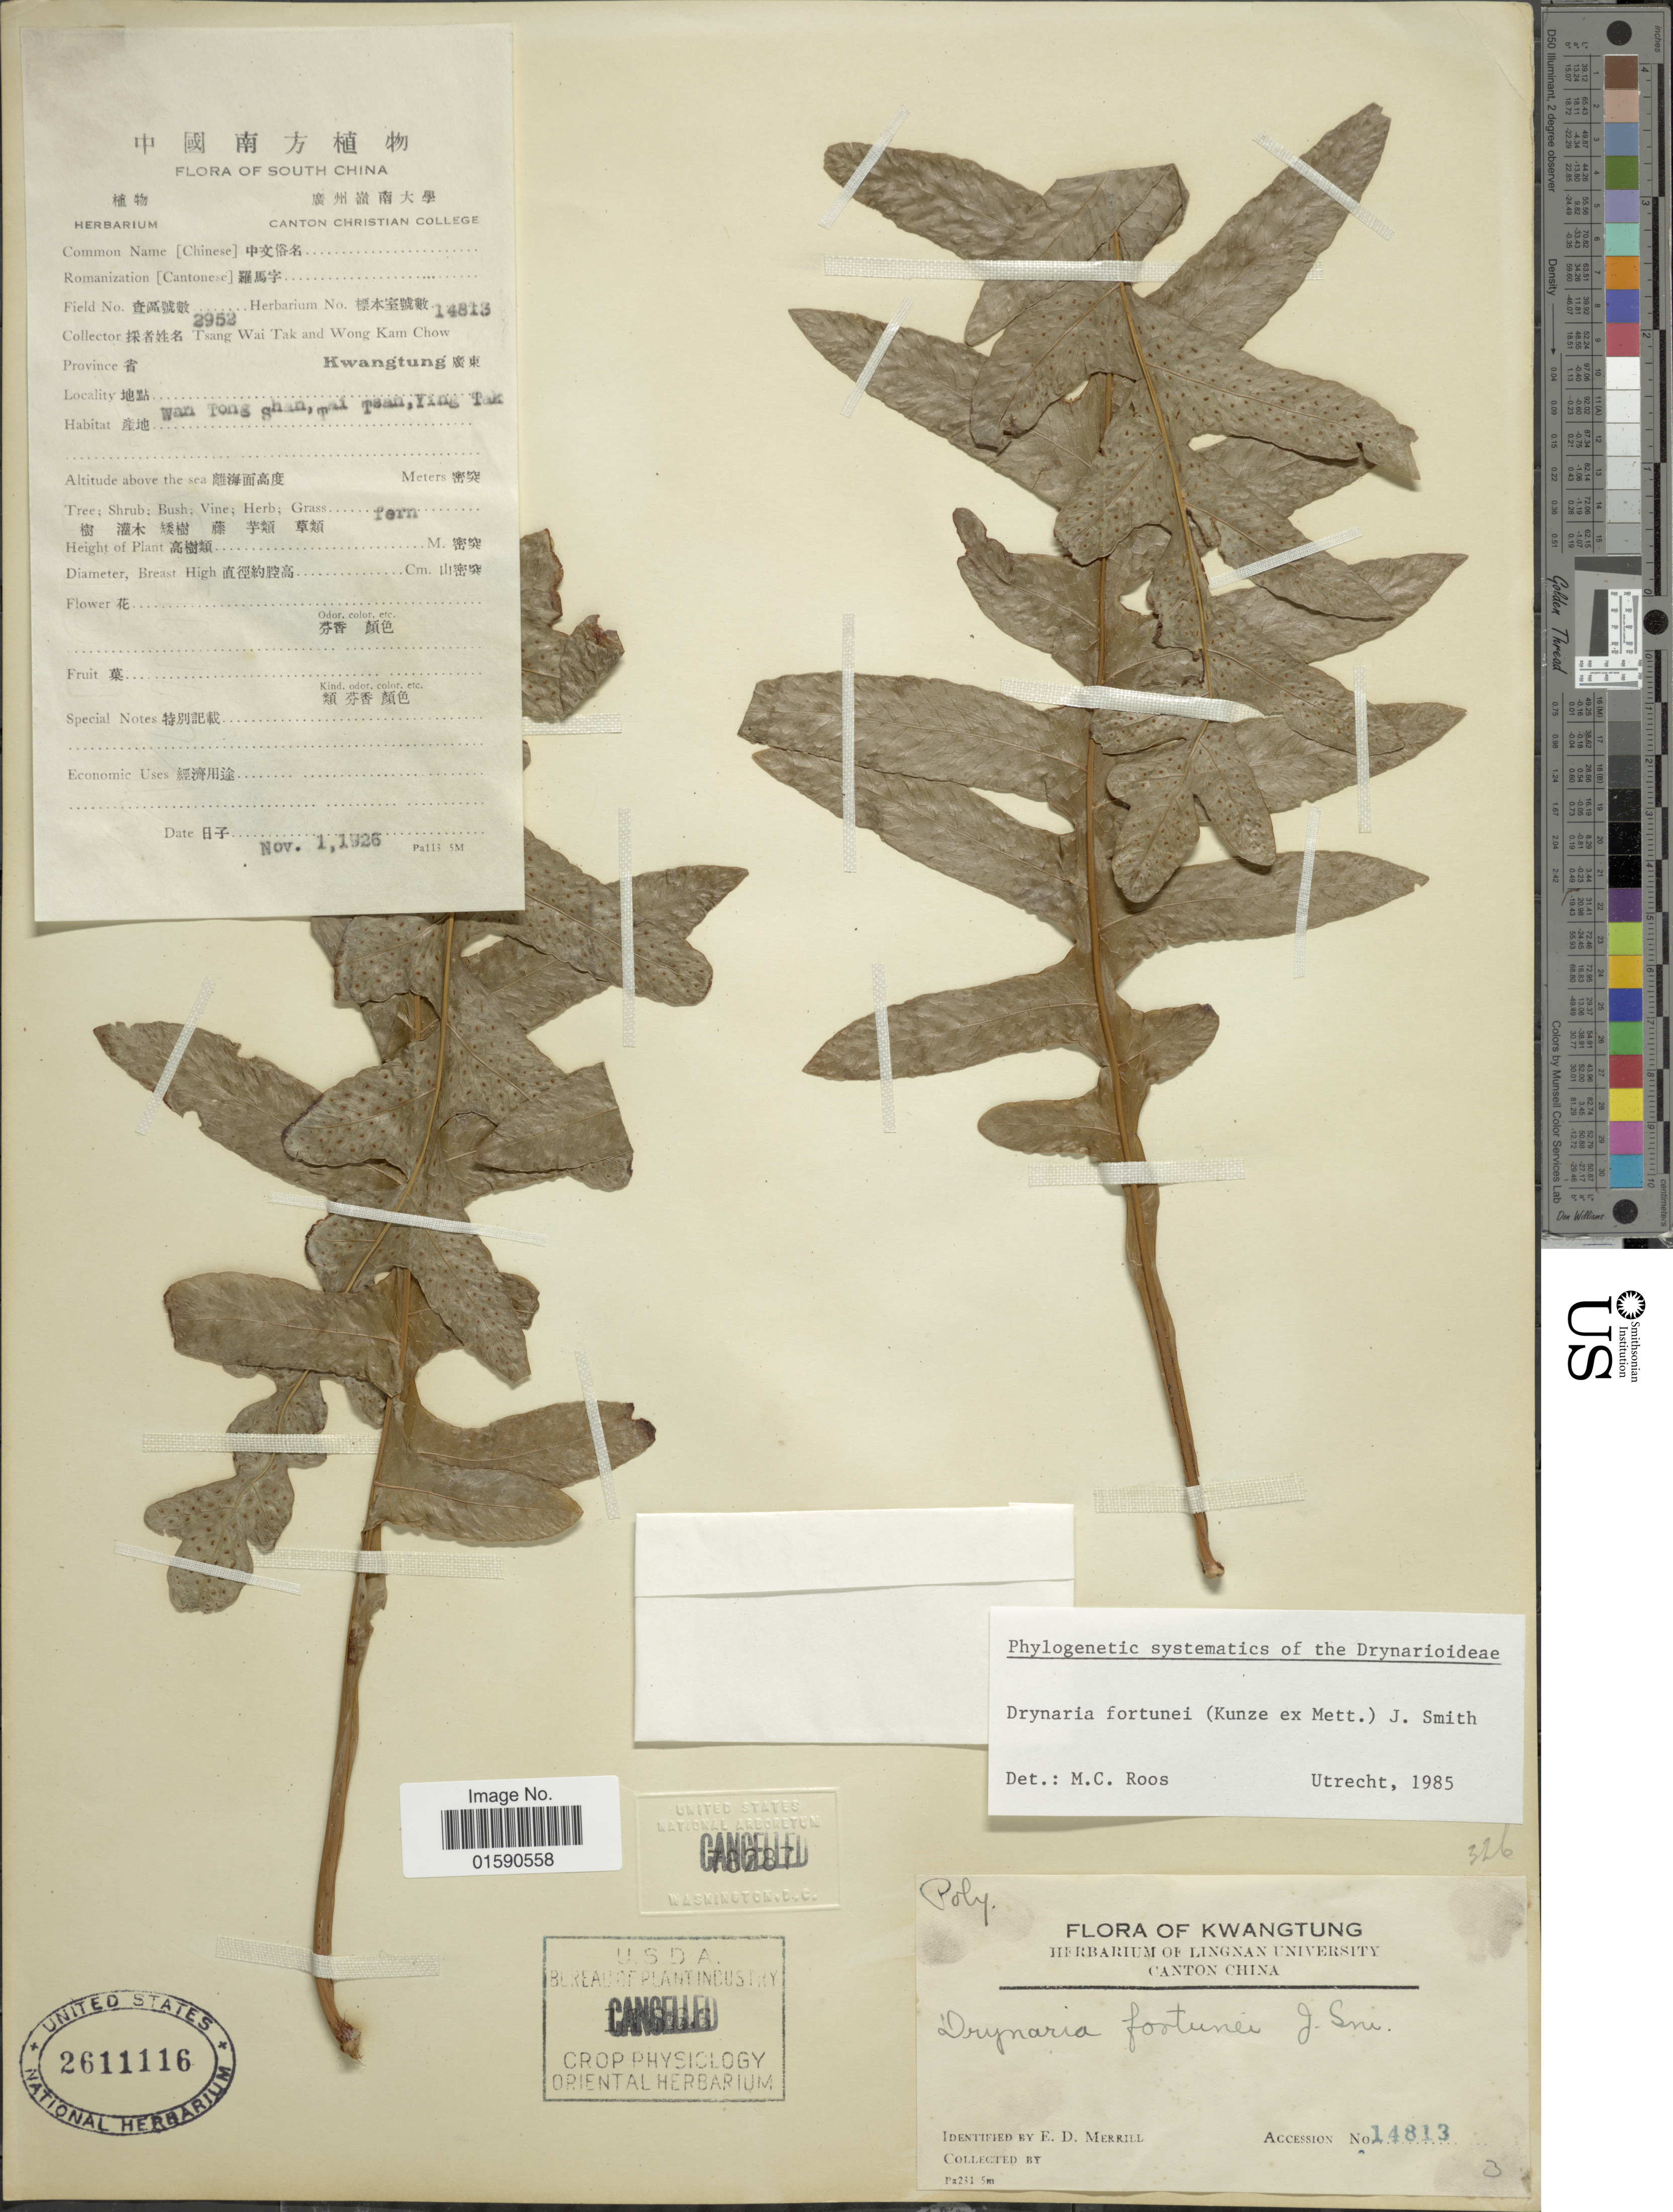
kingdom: Plantae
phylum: Tracheophyta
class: Polypodiopsida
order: Polypodiales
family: Polypodiaceae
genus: Drynaria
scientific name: Drynaria fortunei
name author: (Kunze ex Mett.) J. Sm.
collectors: W. T. Tsang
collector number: Accession 14813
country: China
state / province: Guangdong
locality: Kwangtung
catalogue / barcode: US 2611116